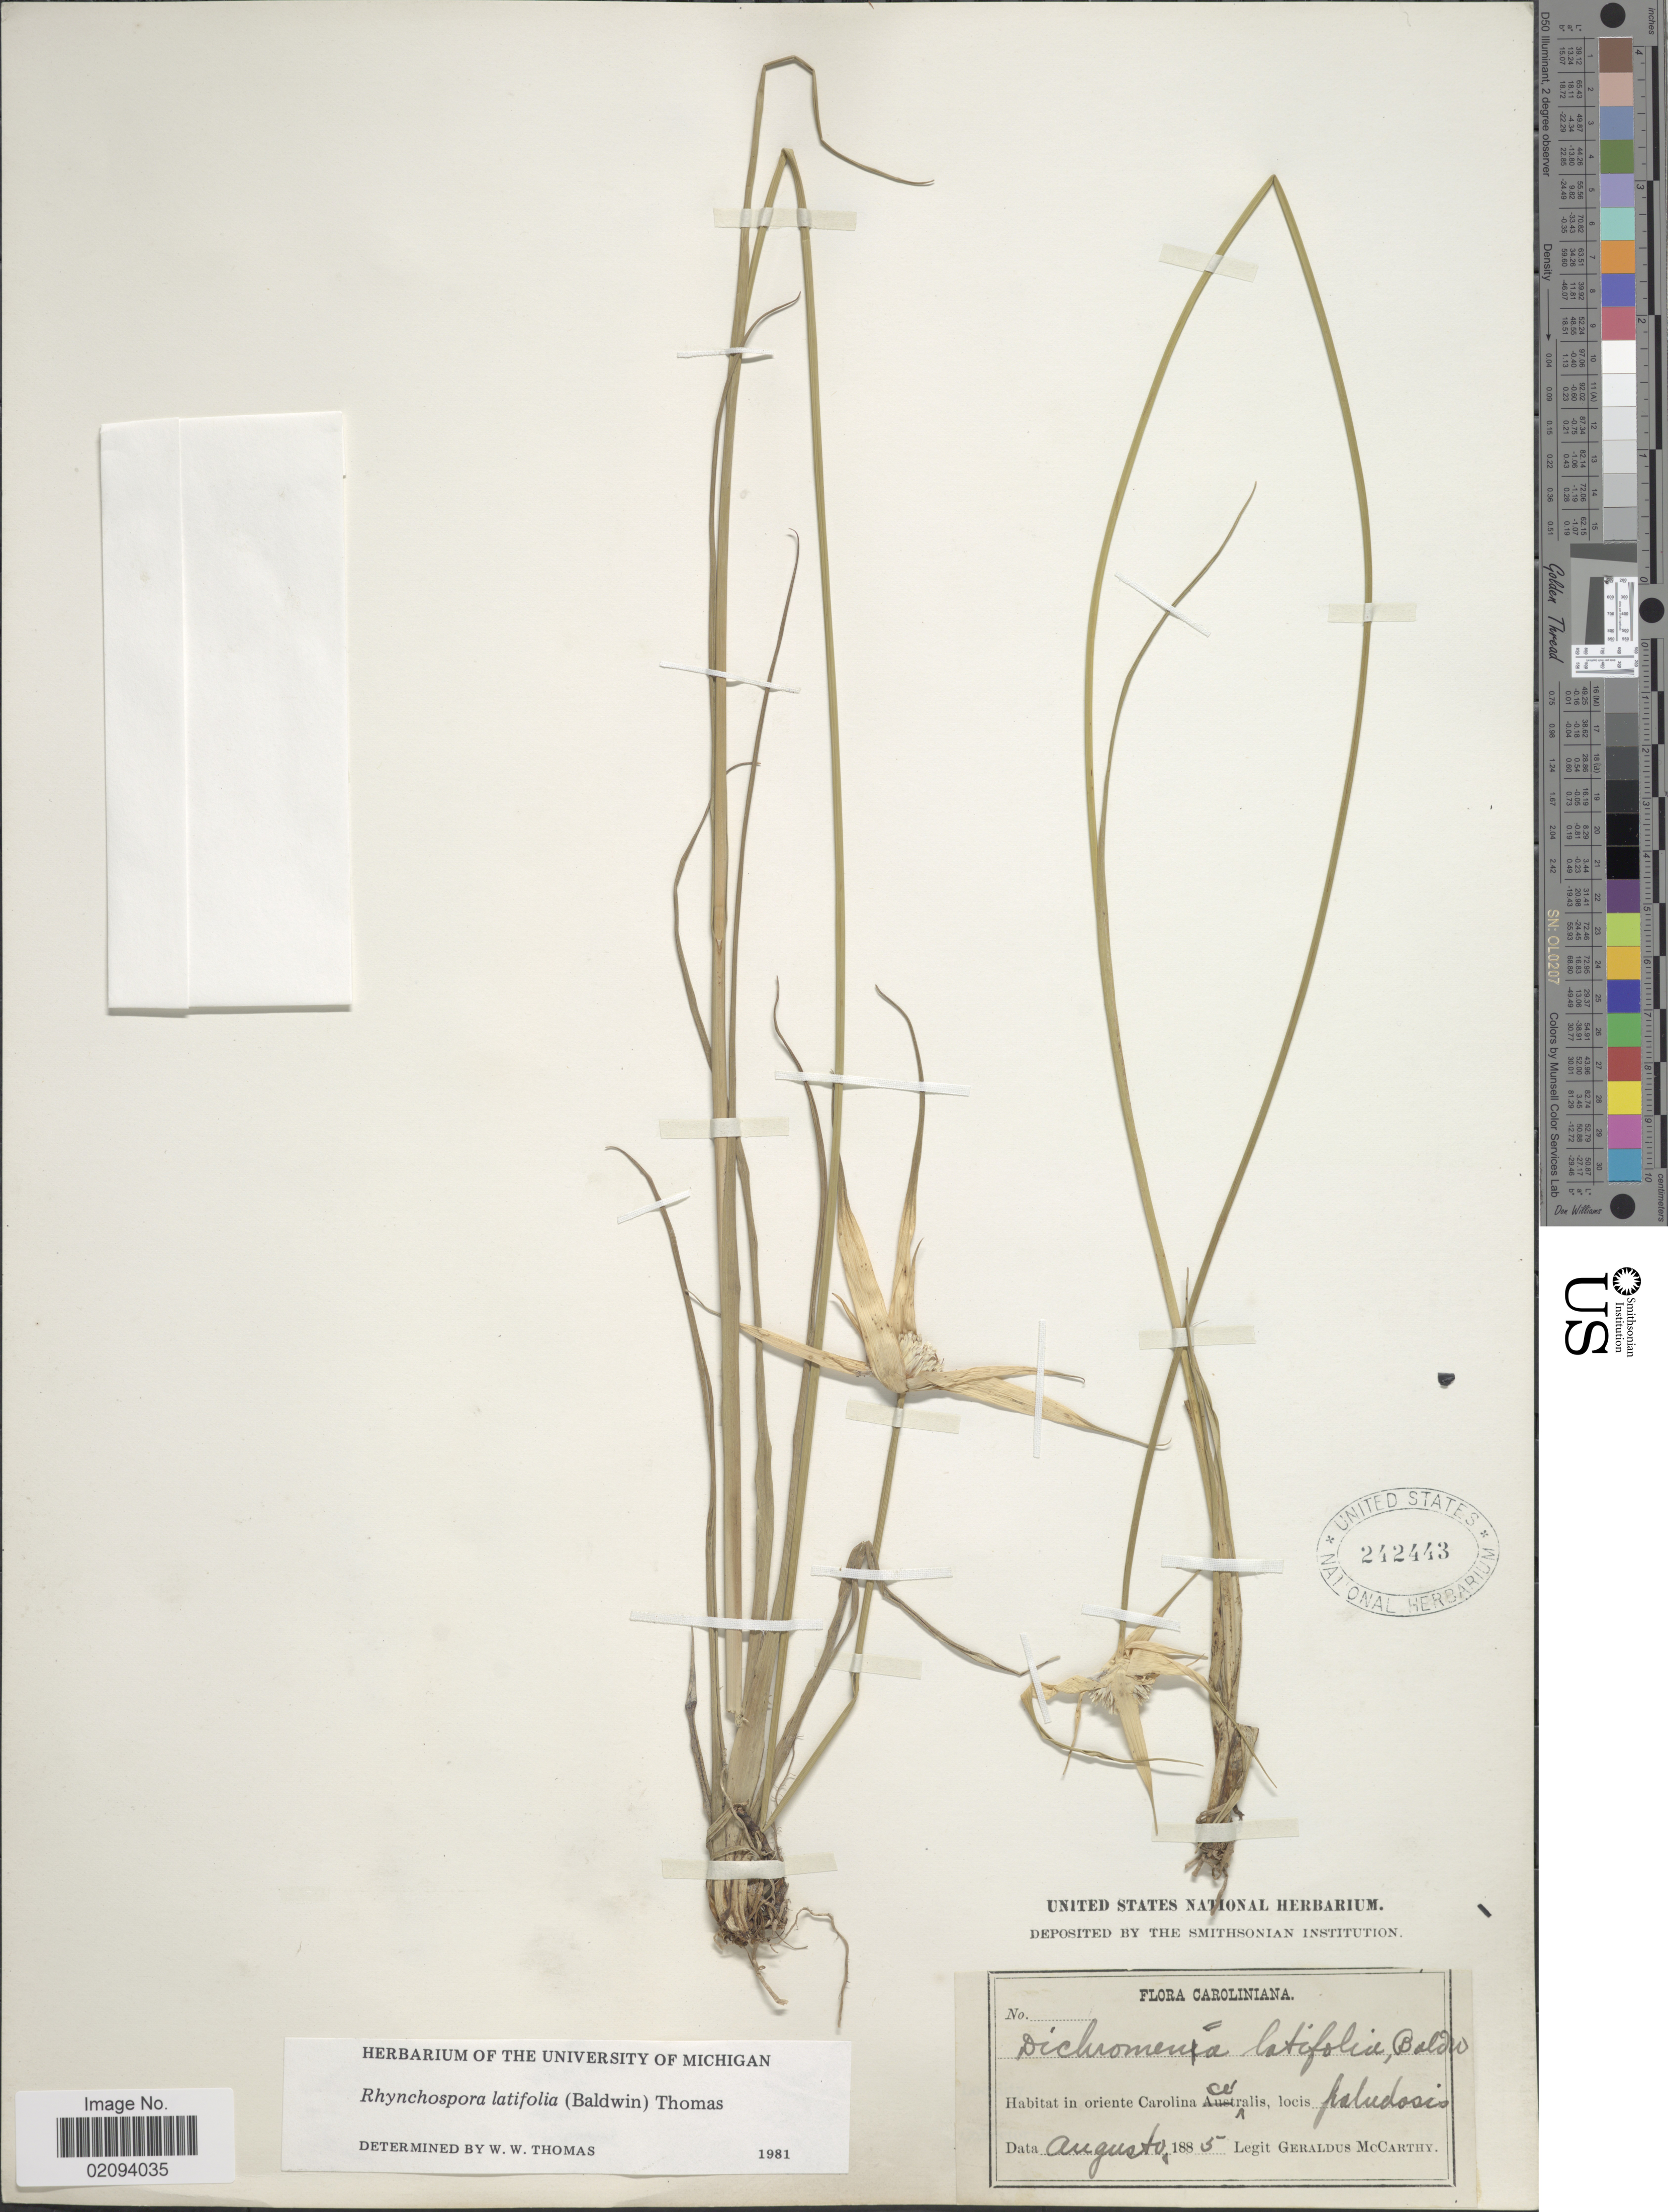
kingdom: Plantae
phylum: Tracheophyta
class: Liliopsida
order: Poales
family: Cyperaceae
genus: Rhynchospora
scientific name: Rhynchospora latifolia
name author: (Baldwin ex Elliott) W.W. Thomas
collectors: M. McCarthy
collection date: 1885-08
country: United States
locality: In oriente Carolina ce'tralis., locis paludosis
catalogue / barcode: US 242443